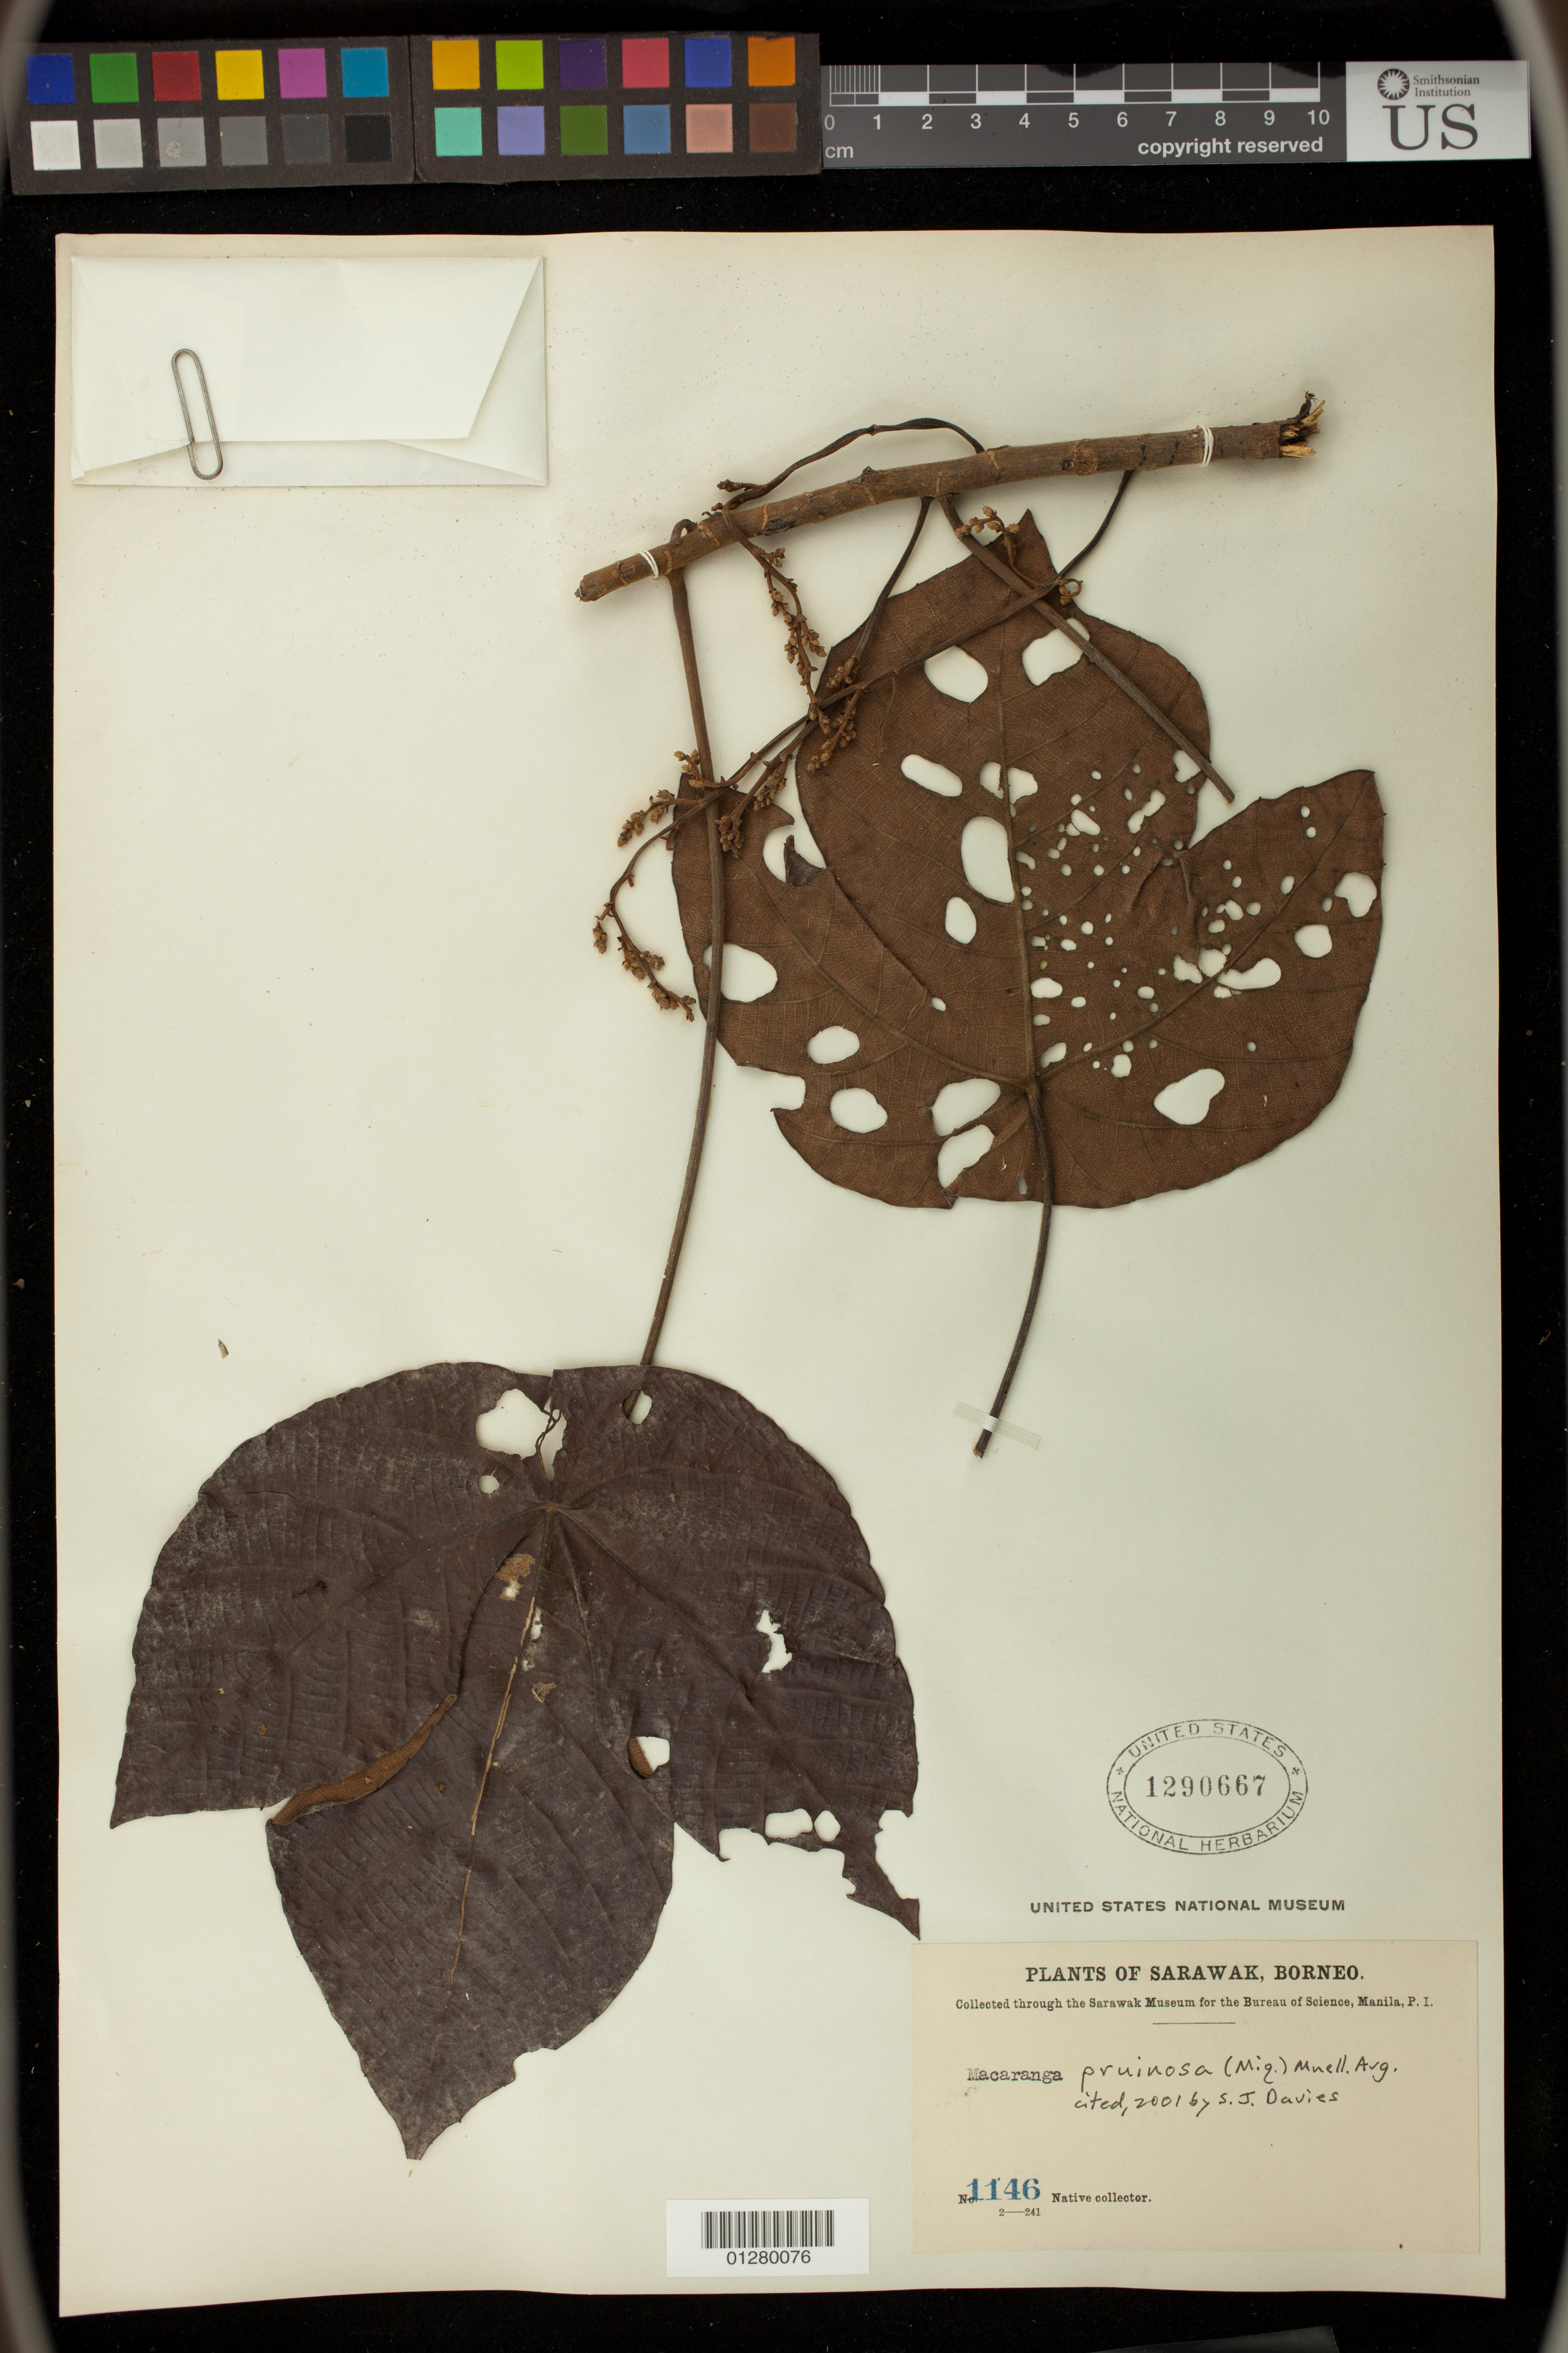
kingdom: Plantae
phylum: Tracheophyta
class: Magnoliopsida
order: Malpighiales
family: Euphorbiaceae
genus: Macaranga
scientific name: Macaranga pruinosa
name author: (Miq.) Müll. Arg.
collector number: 1146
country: Malaysia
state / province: Sarawak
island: Borneo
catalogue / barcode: US 1290667